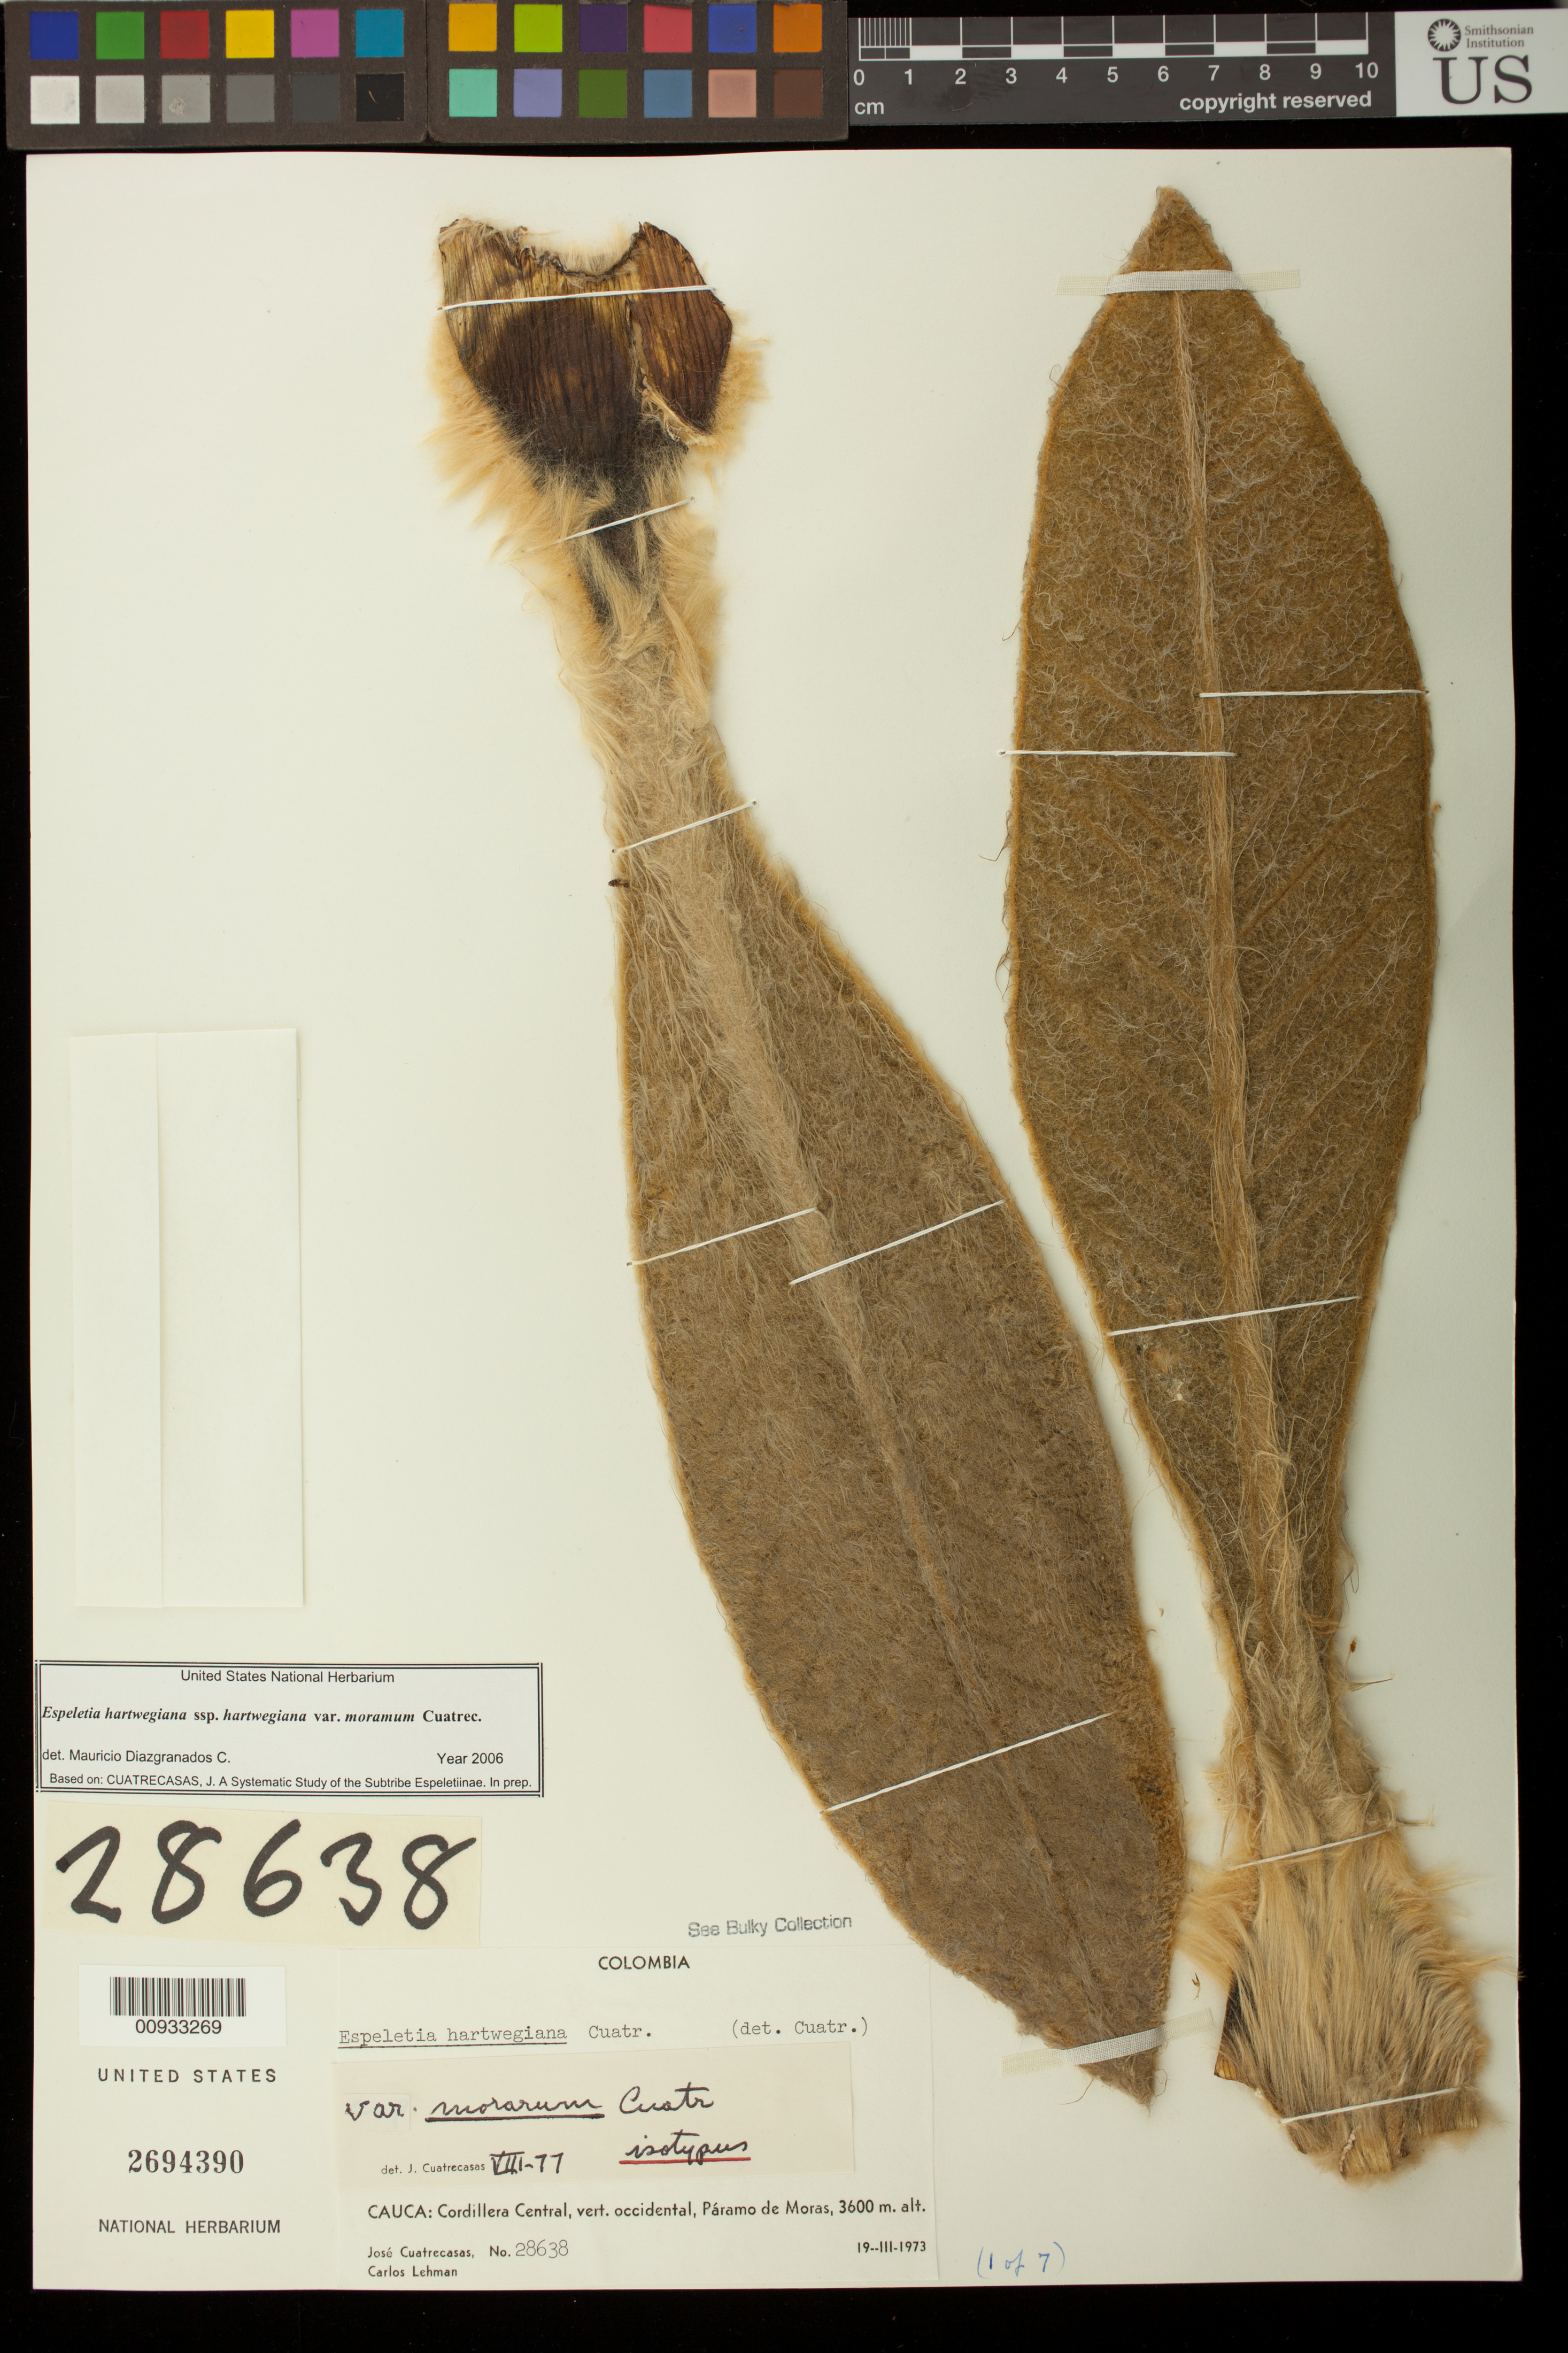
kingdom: Plantae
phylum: Tracheophyta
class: Magnoliopsida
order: Asterales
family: Asteraceae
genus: Espeletia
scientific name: Espeletia hartwegiana var. morarum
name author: Cuatrec.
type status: Isotype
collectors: J. Cuatrecasas & C. Lehman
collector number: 28638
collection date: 1973-03-19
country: Colombia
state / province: Cauca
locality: Cordillera Central, vert. occidental, páramo de Moras.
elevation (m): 3600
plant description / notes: "See Bulky Collection" (bulky isotype filed separately)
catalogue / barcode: US 2694390